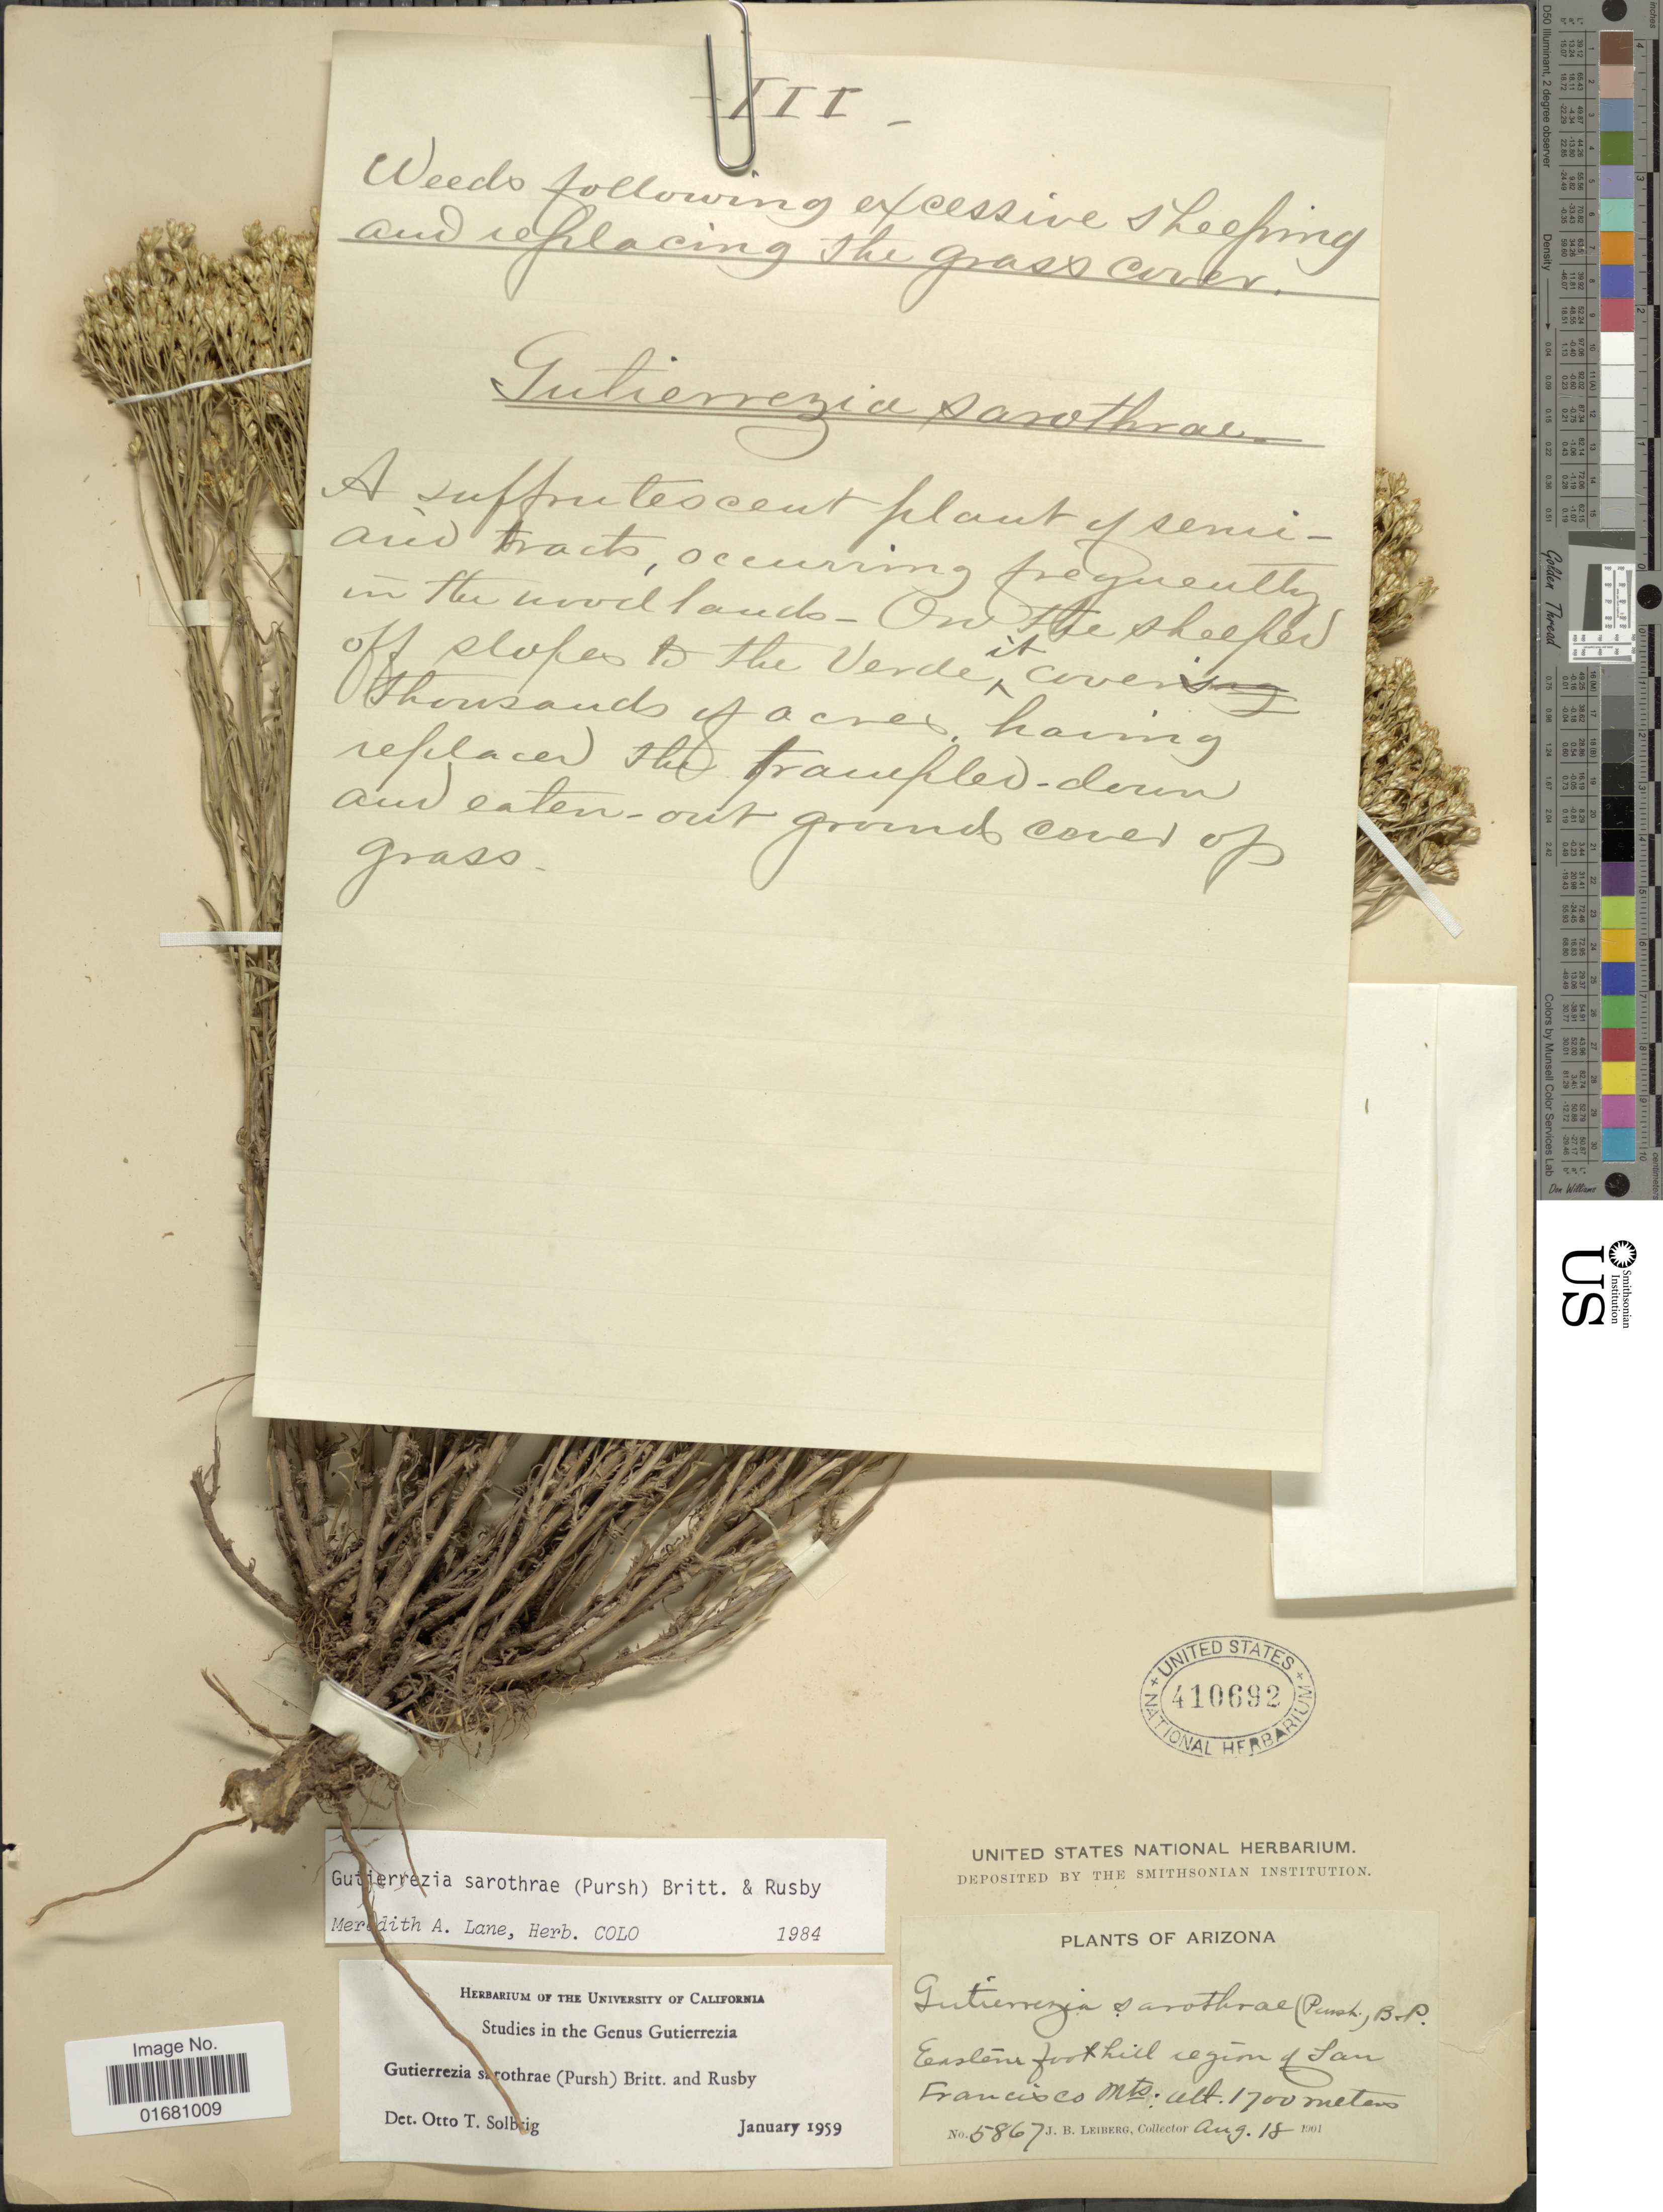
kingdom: Plantae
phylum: Tracheophyta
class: Magnoliopsida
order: Asterales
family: Asteraceae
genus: Gutierrezia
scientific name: Gutierrezia sarothrae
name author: (Pursh) Britton & Rusby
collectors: J. B. Leiberg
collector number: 5867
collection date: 1901-08-18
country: United States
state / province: Arizona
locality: Eenslenr foothill region of San Francisco Mts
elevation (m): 1700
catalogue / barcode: US 410692